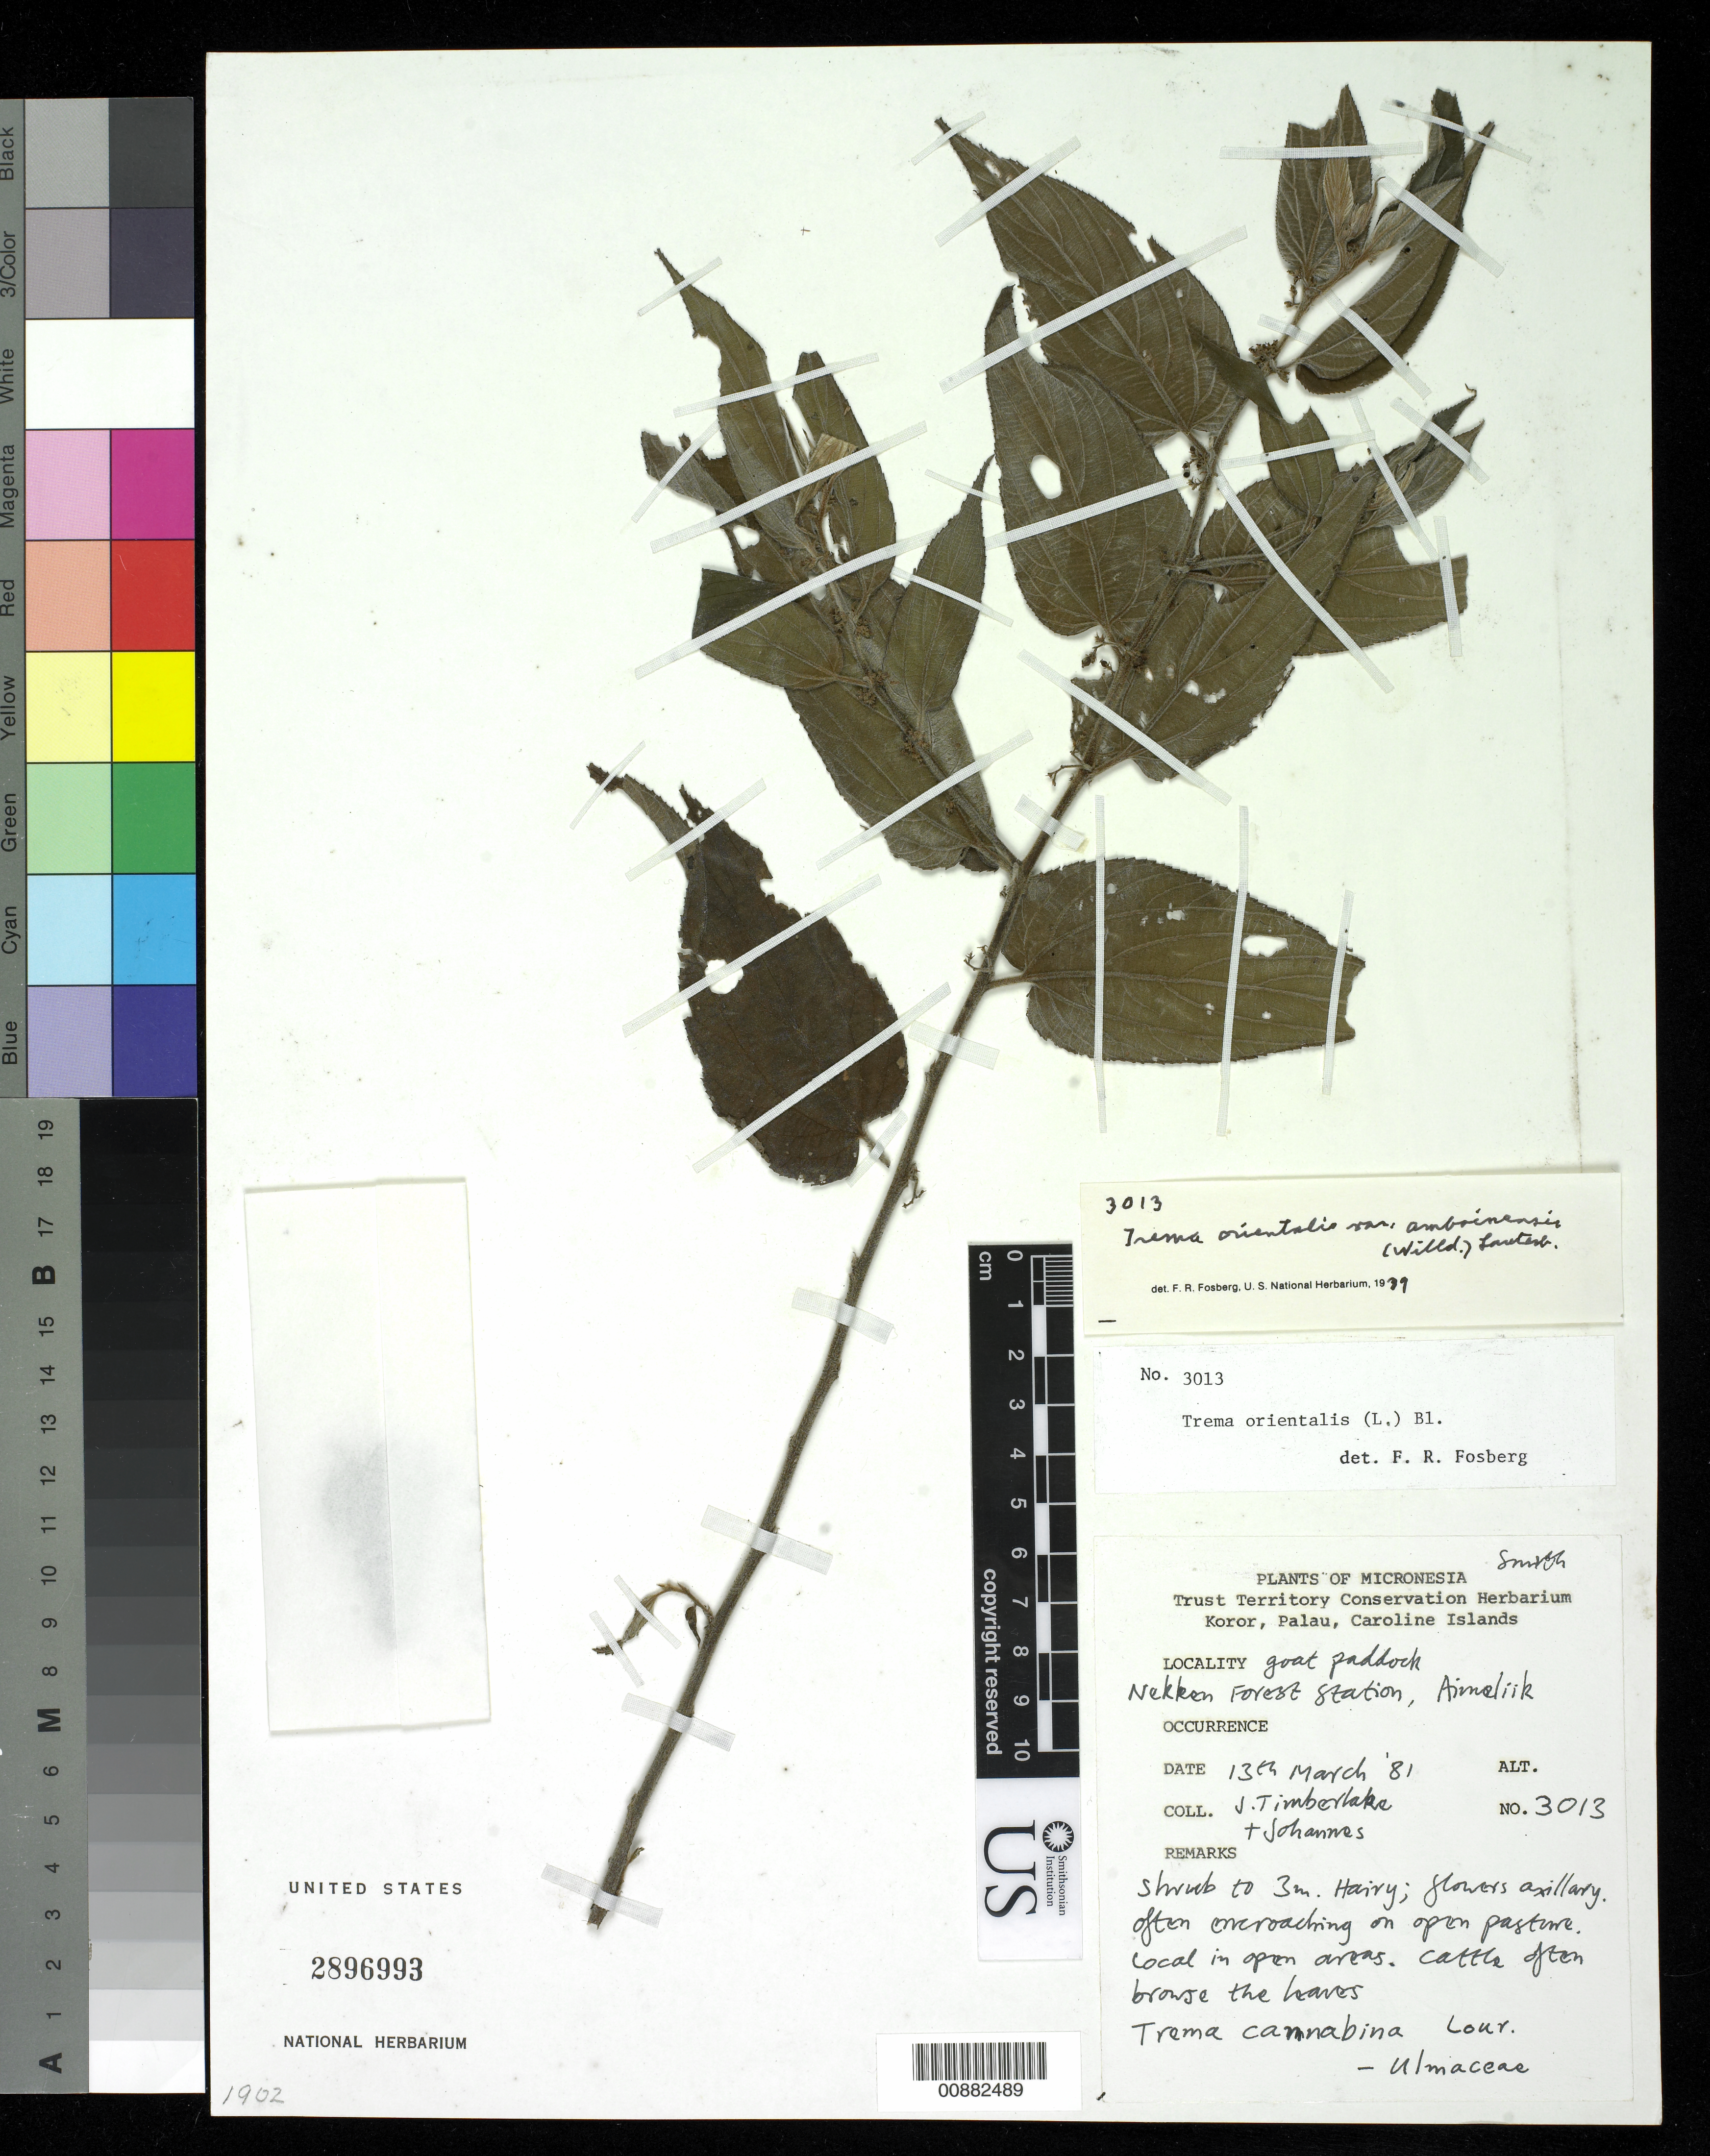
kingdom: Plantae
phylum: Tracheophyta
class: Magnoliopsida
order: Rosales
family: Cannabaceae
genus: Trema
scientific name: Trema orientale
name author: (L.) Blume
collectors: J. Timberlake & T. Johannes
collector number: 3013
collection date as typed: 13 Mar 1981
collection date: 1981-03-13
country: Palau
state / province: Koror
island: Oreor (Koror)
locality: Goat paddock, Nikken forest station, Aimeliik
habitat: often encroaching in open pasture, local in open areas.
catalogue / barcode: US 2896993